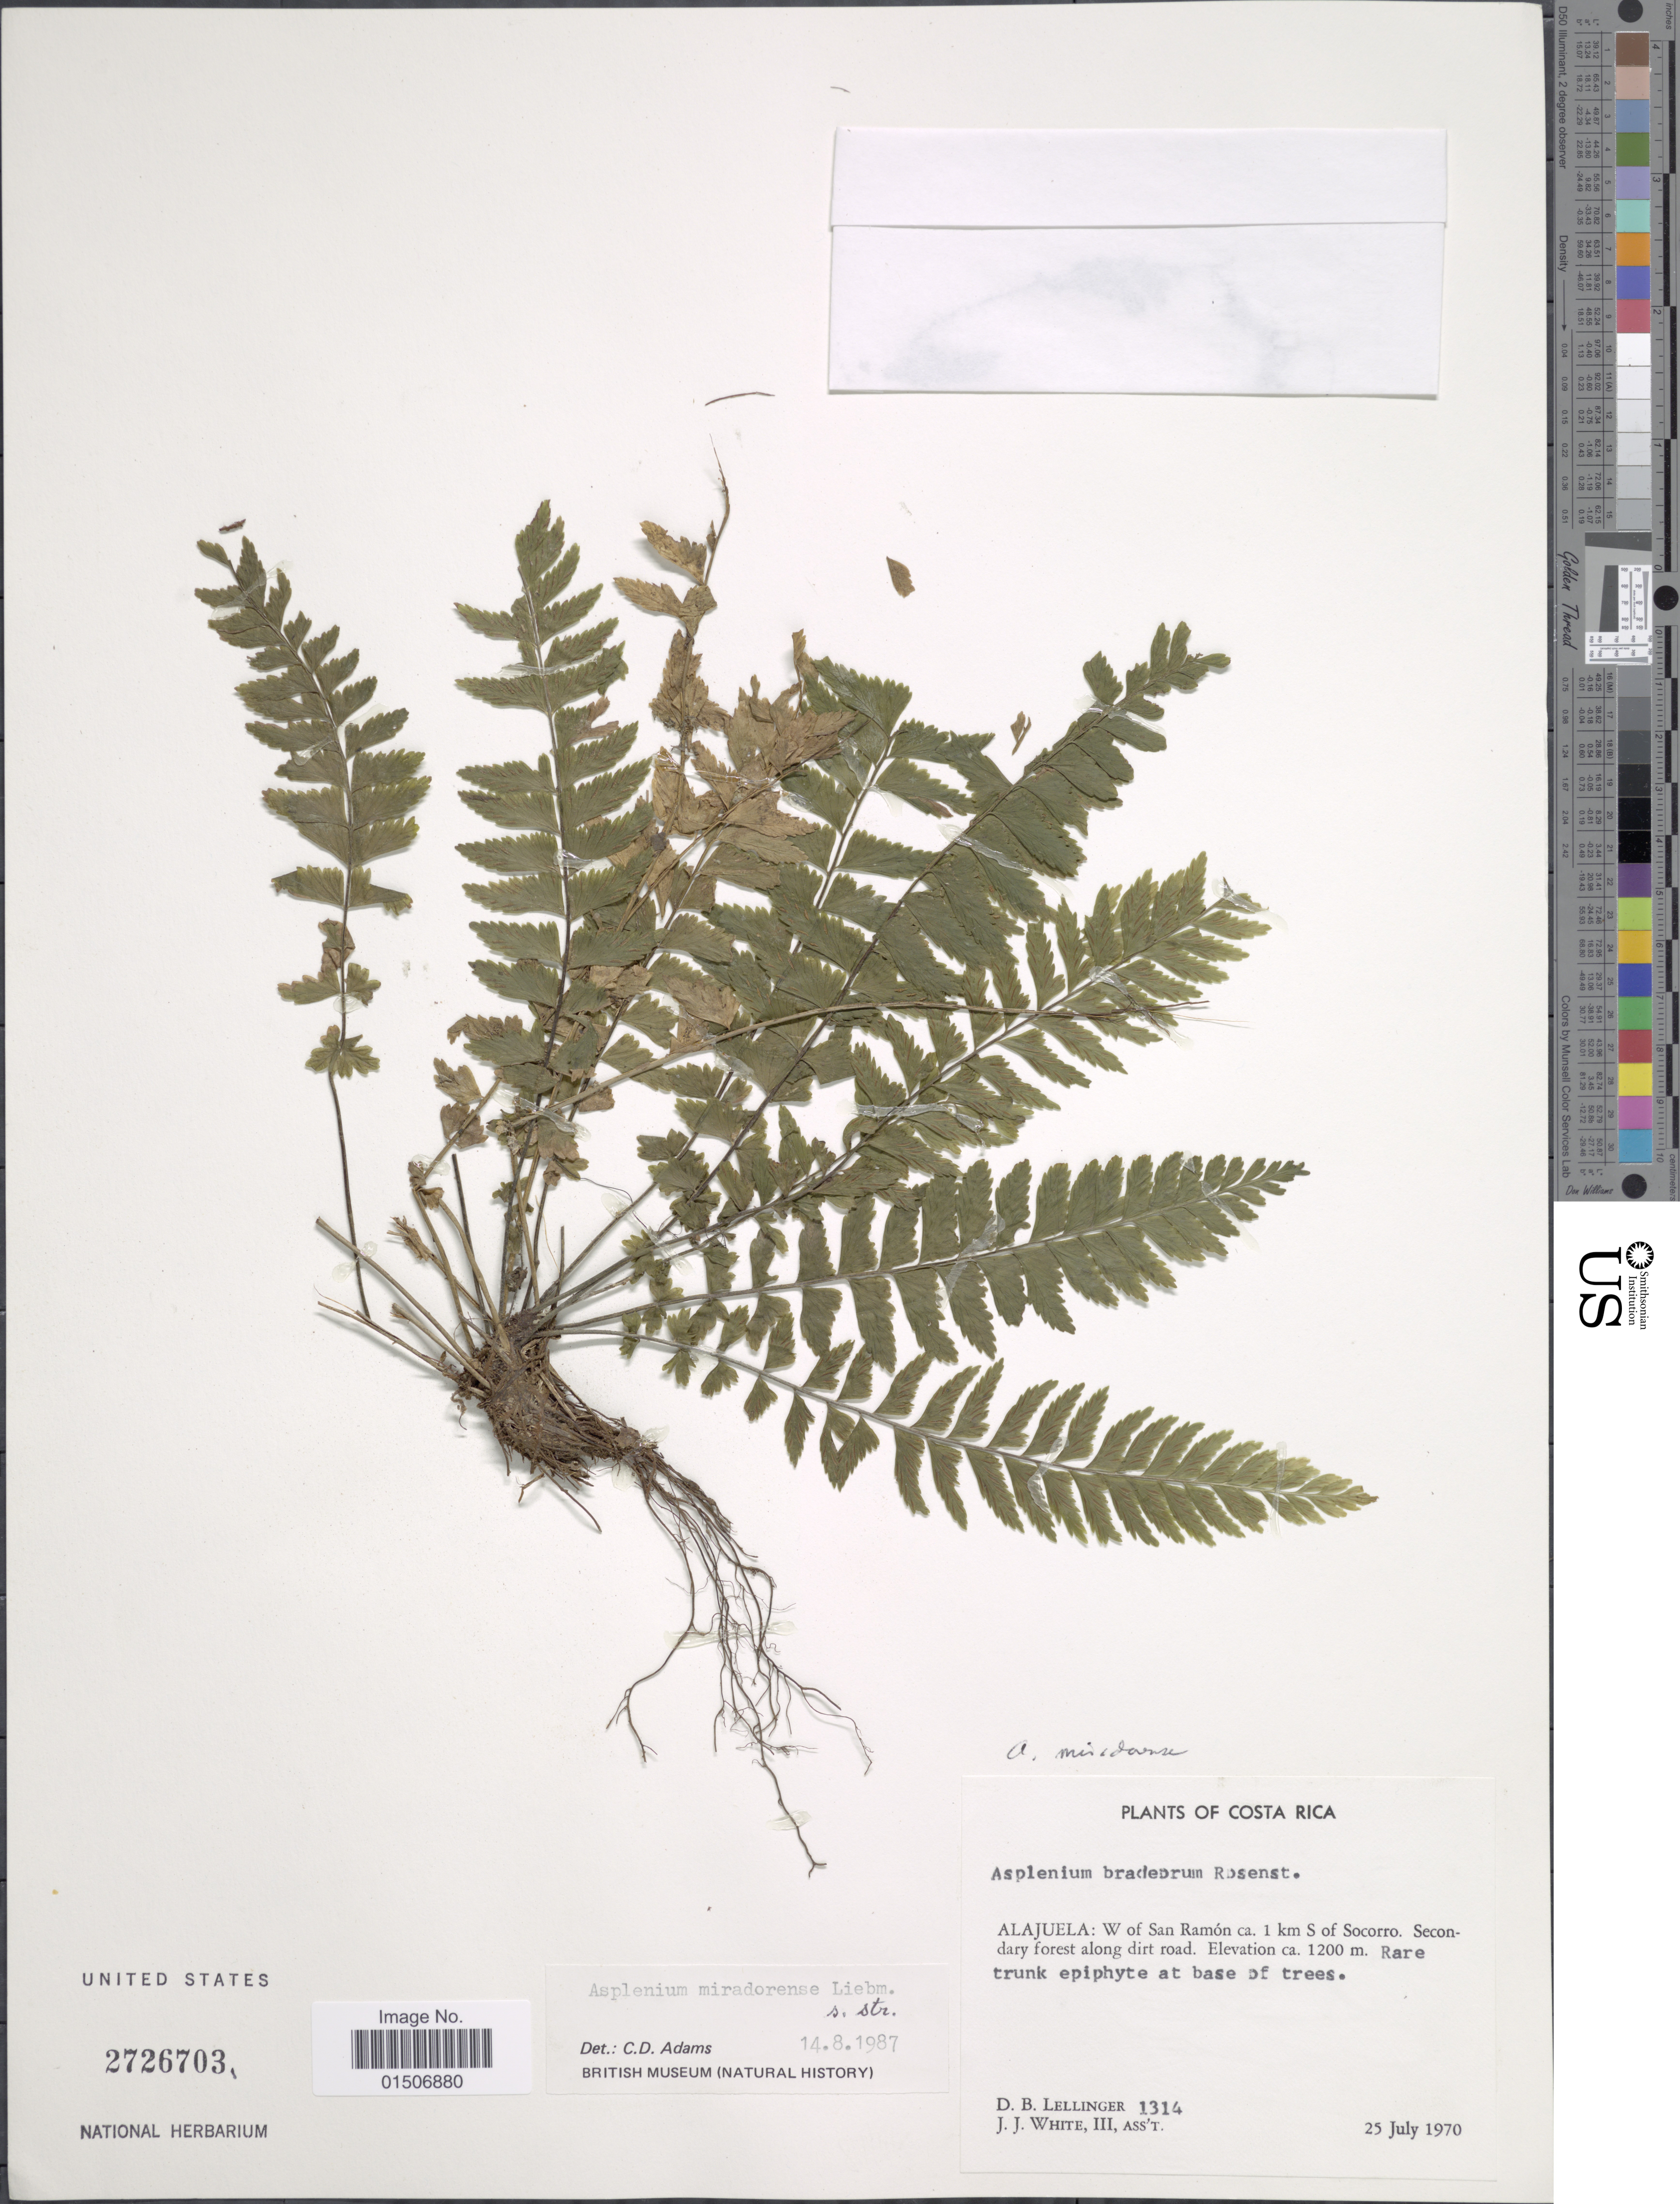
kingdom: Plantae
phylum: Tracheophyta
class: Polypodiopsida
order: Polypodiales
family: Aspleniaceae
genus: Asplenium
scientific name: Asplenium miradorense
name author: Liebm.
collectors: D. B. Lellinger & J. J. White III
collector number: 1314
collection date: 1917-07-25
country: Costa Rica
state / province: Alajuela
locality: W of San Ramón ca. 1 km S of Socorro. Secondary forest along dirt road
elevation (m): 1200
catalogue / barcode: US 2726703